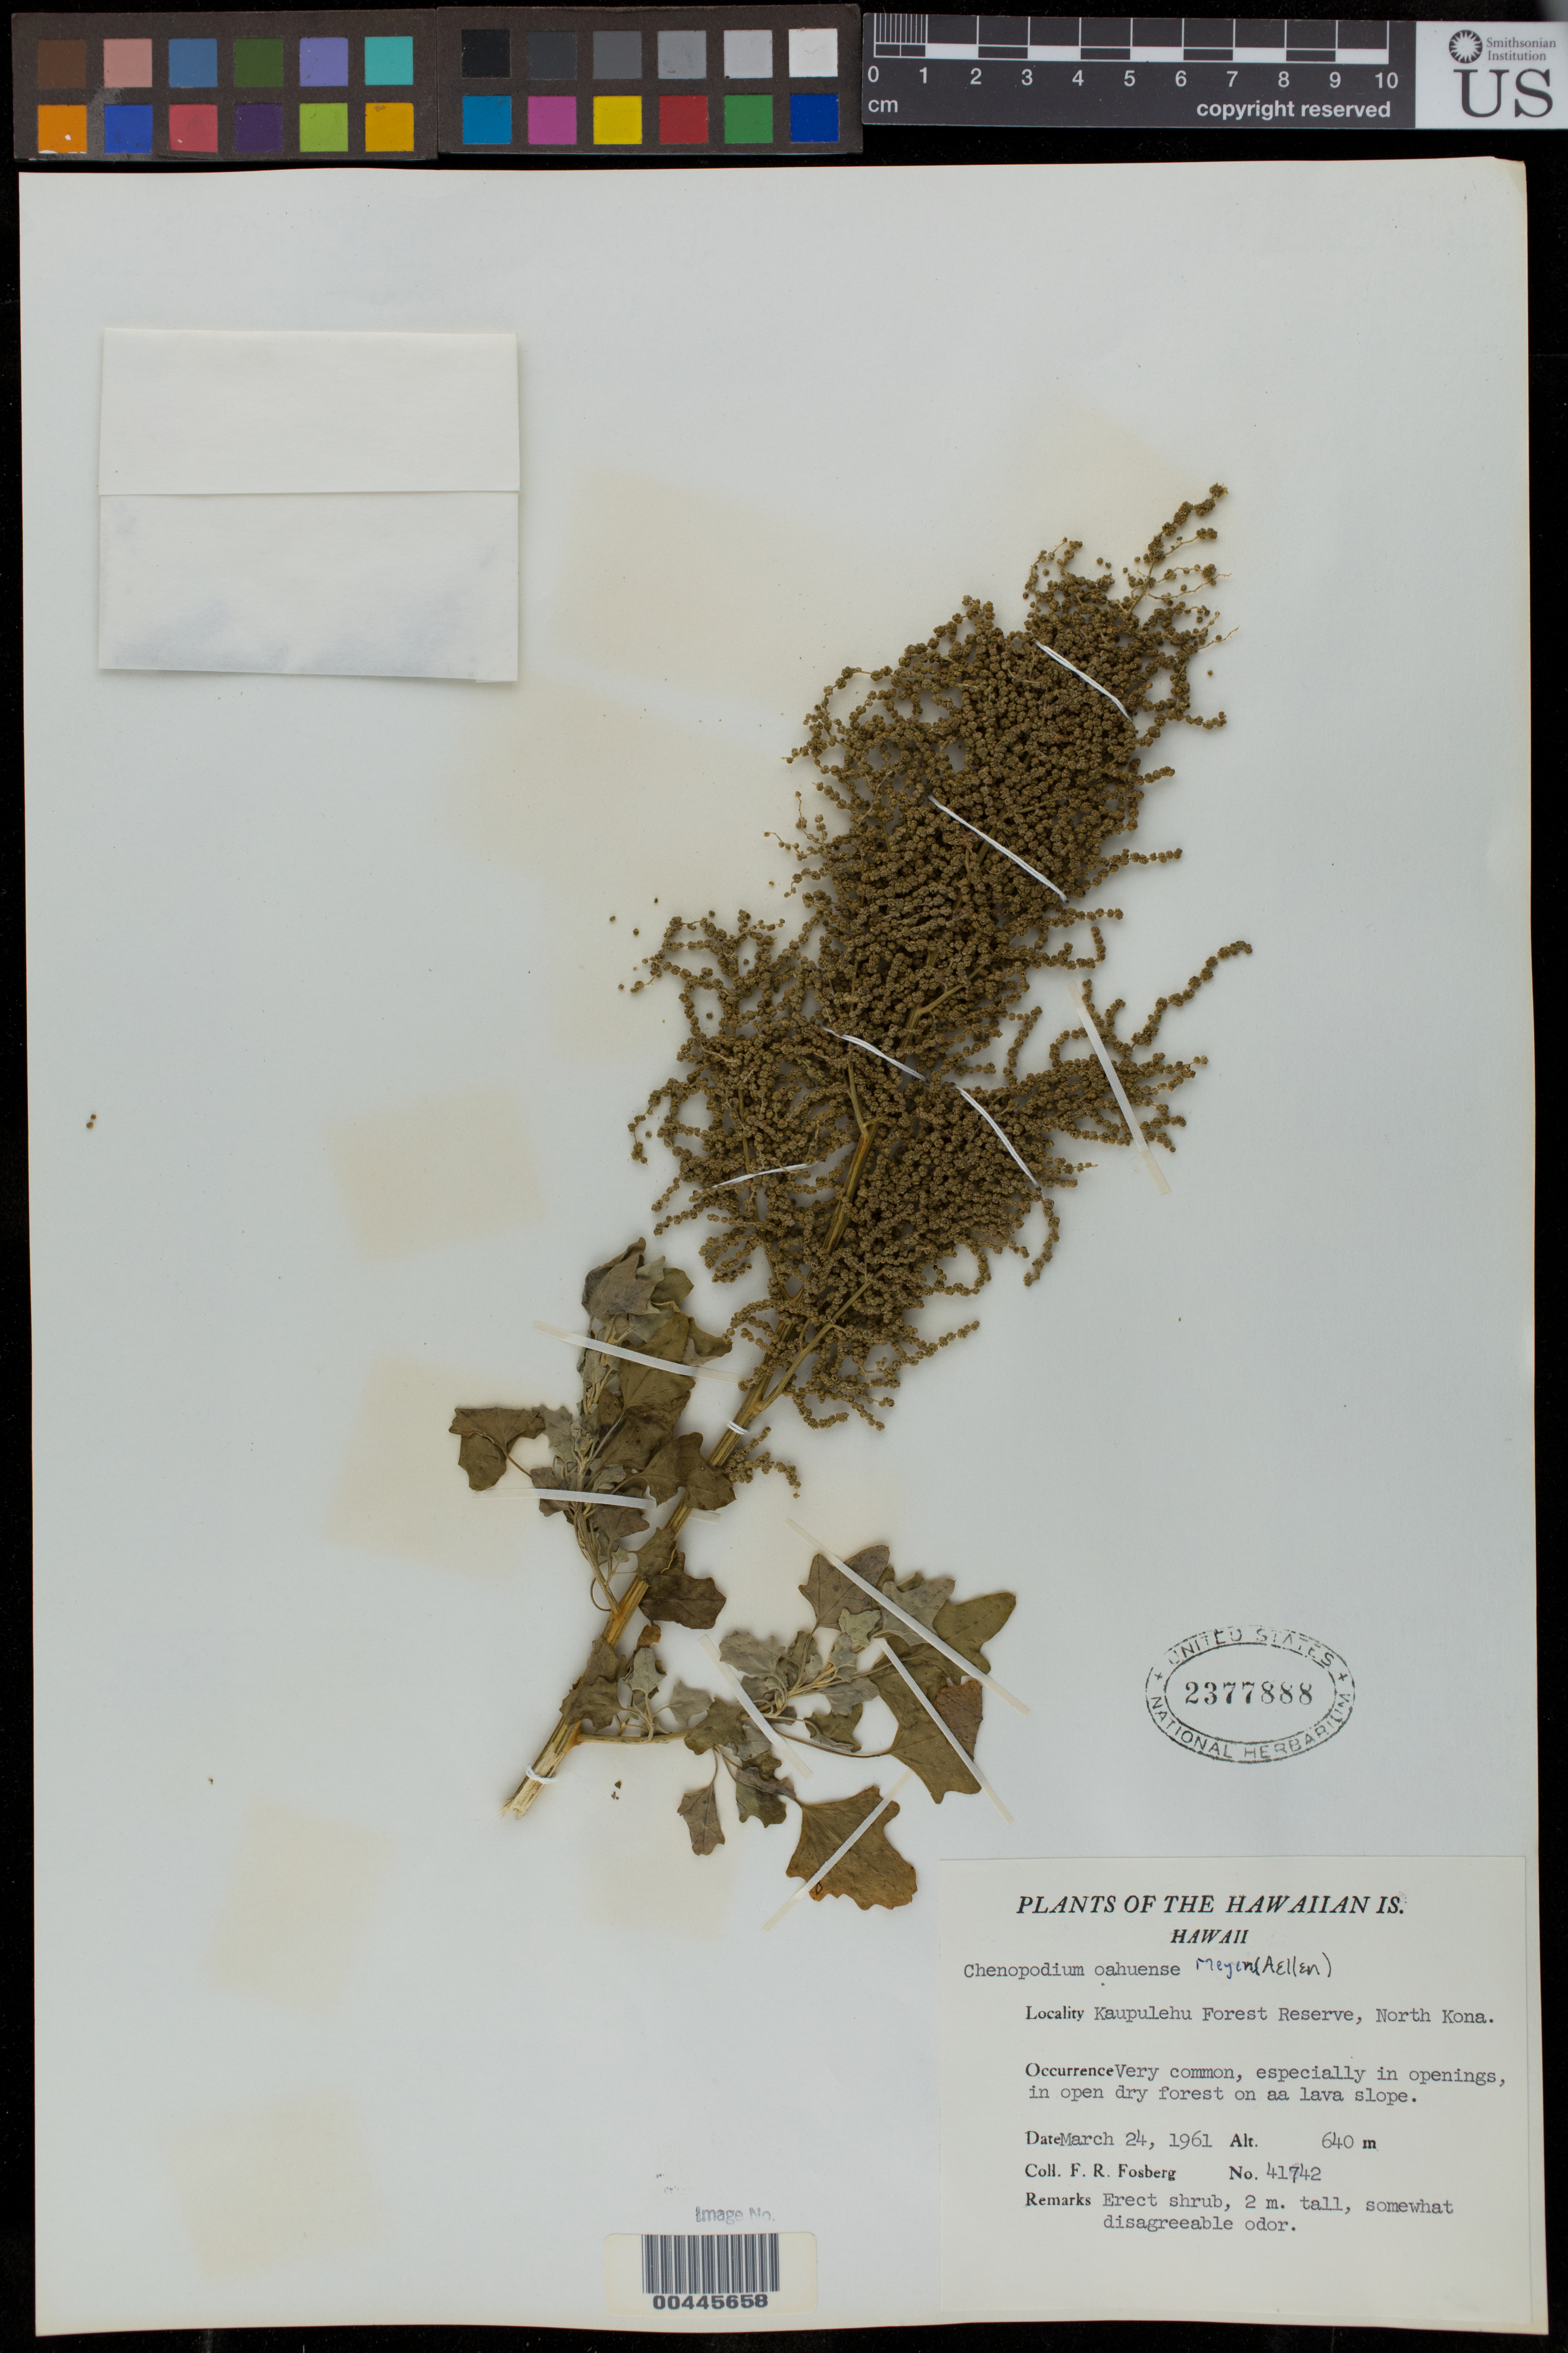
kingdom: Plantae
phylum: Tracheophyta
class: Magnoliopsida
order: Caryophyllales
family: Amaranthaceae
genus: Chenopodium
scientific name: Chenopodium oahuense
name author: (Meyen) Aellen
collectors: F. R. Fosberg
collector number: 41742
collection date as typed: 24 Mar 1961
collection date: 1961-03-24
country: United States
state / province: Hawaii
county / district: Hawaii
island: Hawaii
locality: Kaupulehu Forest Reserve, N Kona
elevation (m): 640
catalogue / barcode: US 2377888